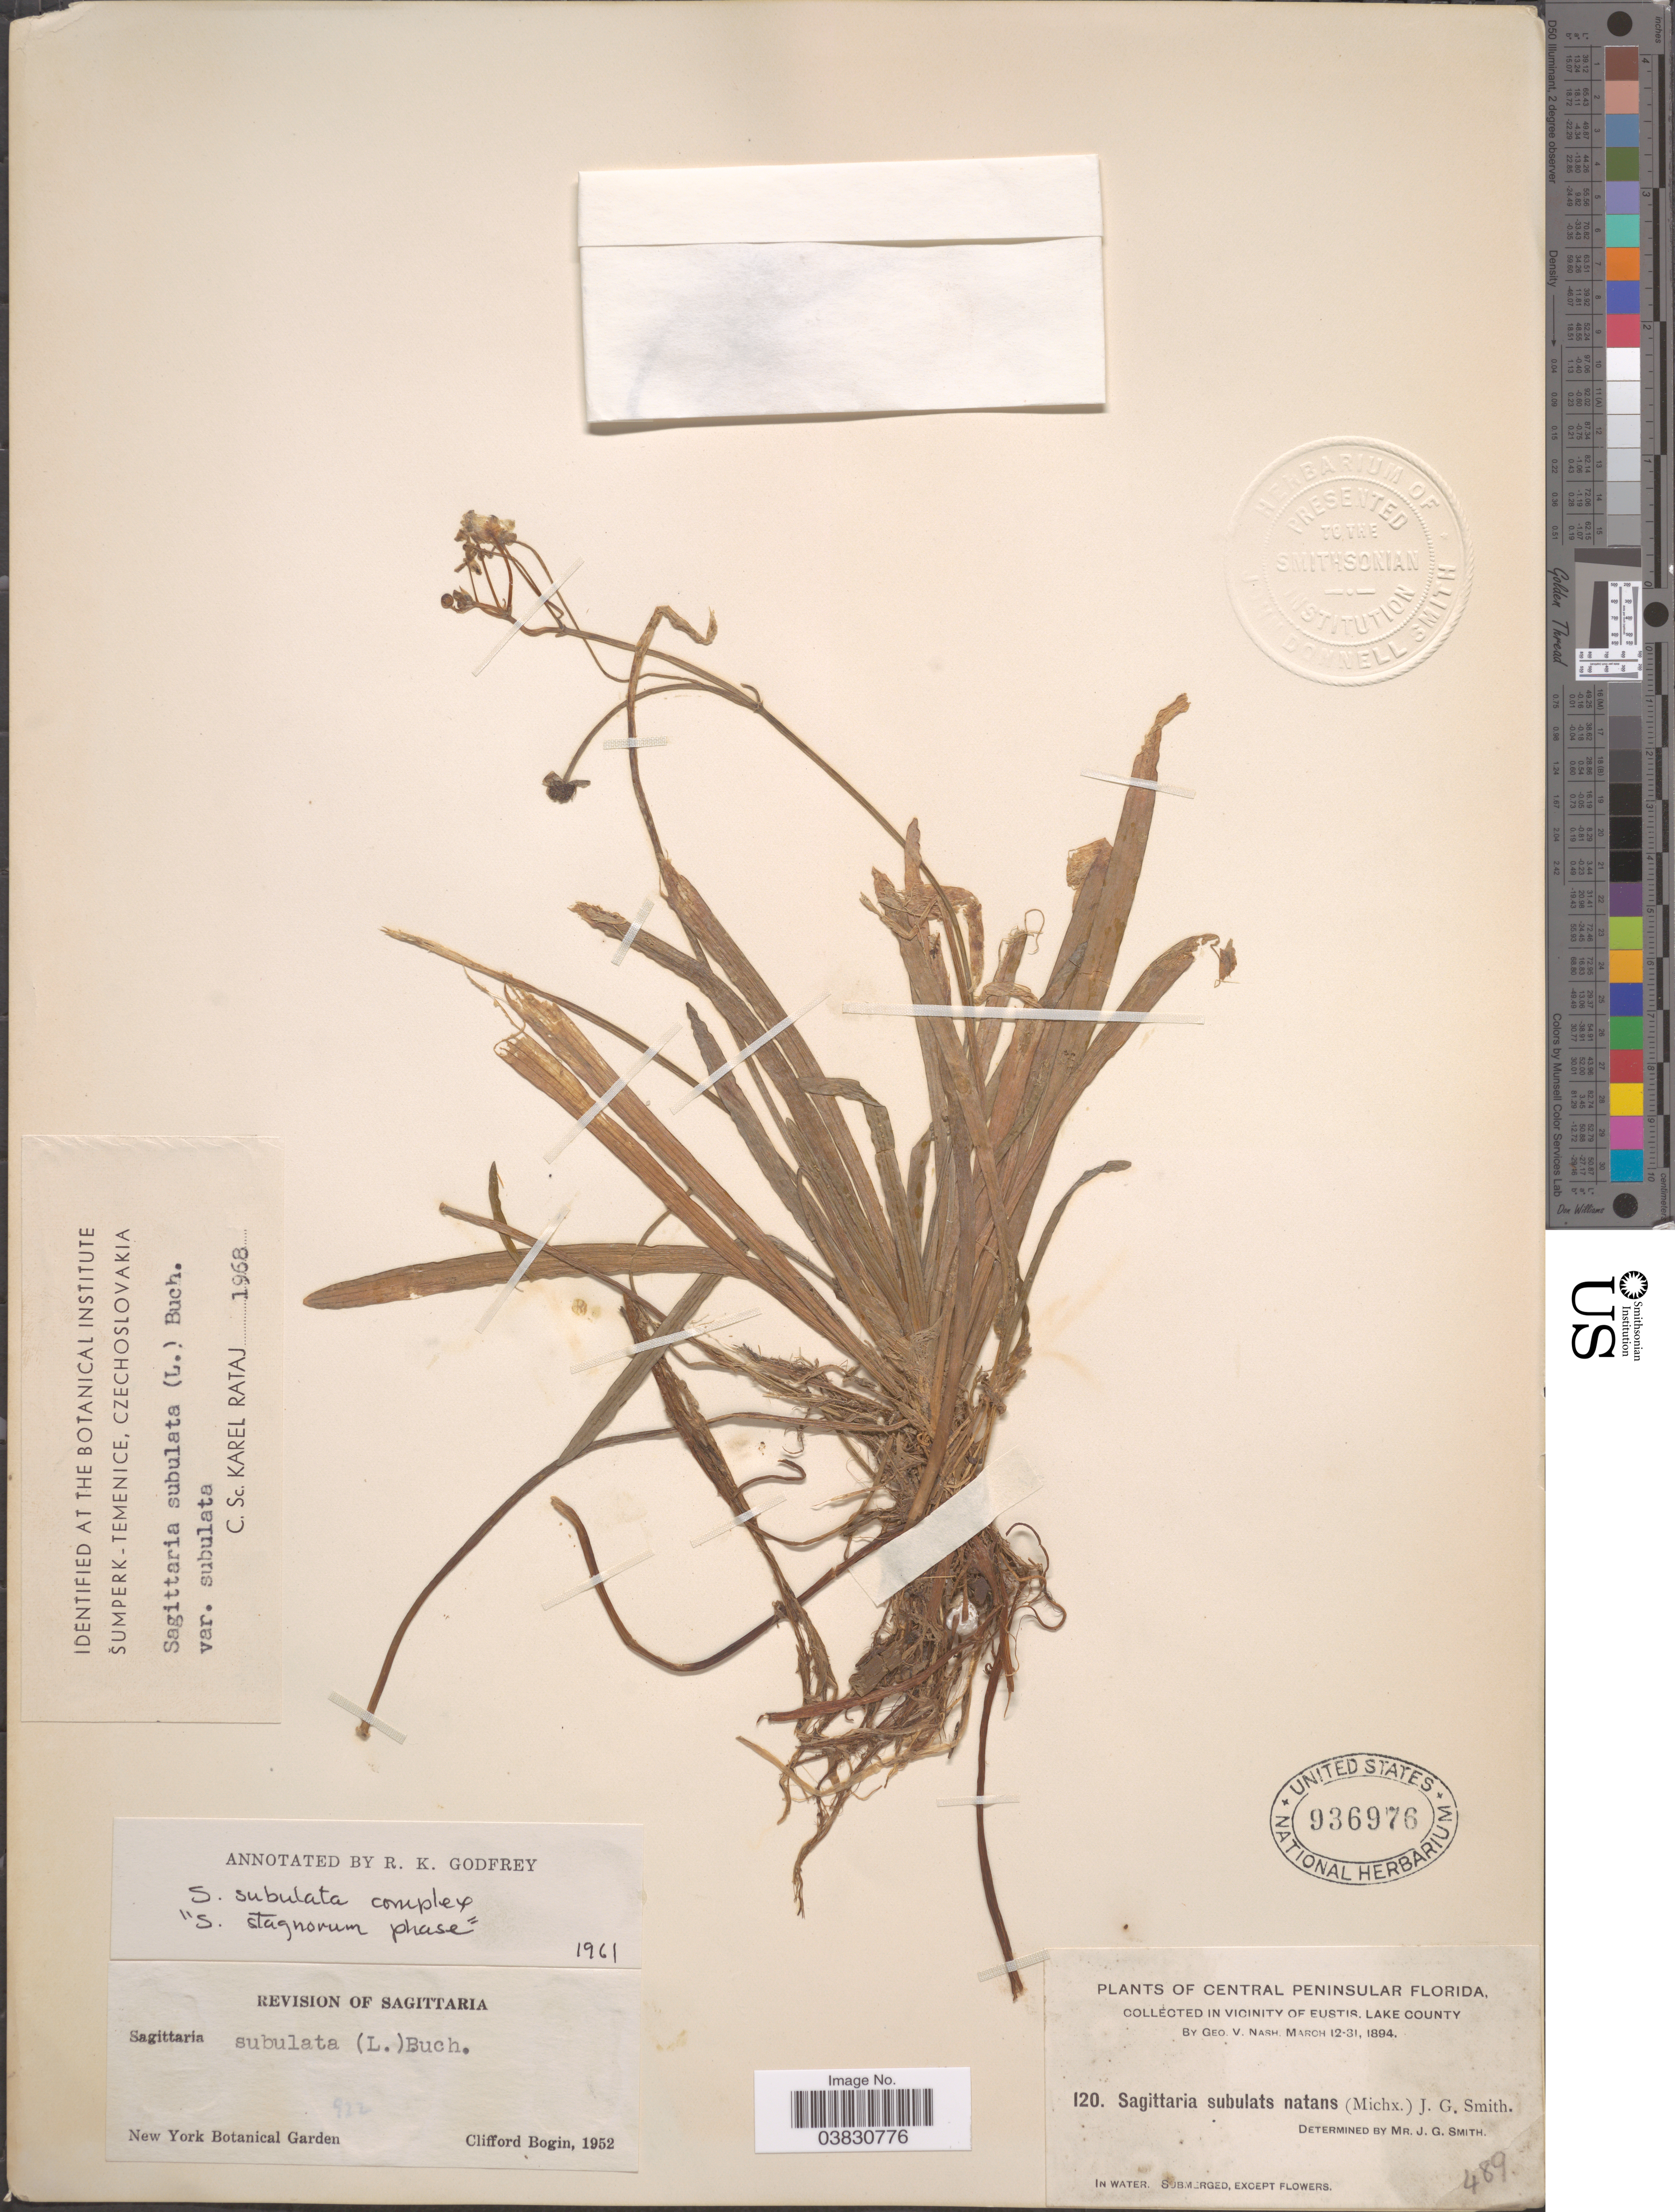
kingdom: Plantae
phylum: Tracheophyta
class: Liliopsida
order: Alismatales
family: Alismataceae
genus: Sagittaria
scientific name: Sagittaria subulata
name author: (L.) Buchenau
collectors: G. V. Nash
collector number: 120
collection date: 1894-03-12/1894-03-31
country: United States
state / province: Florida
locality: Central Peninsular Florida. In vicinity of Eustis. Lake County.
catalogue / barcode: US 936976